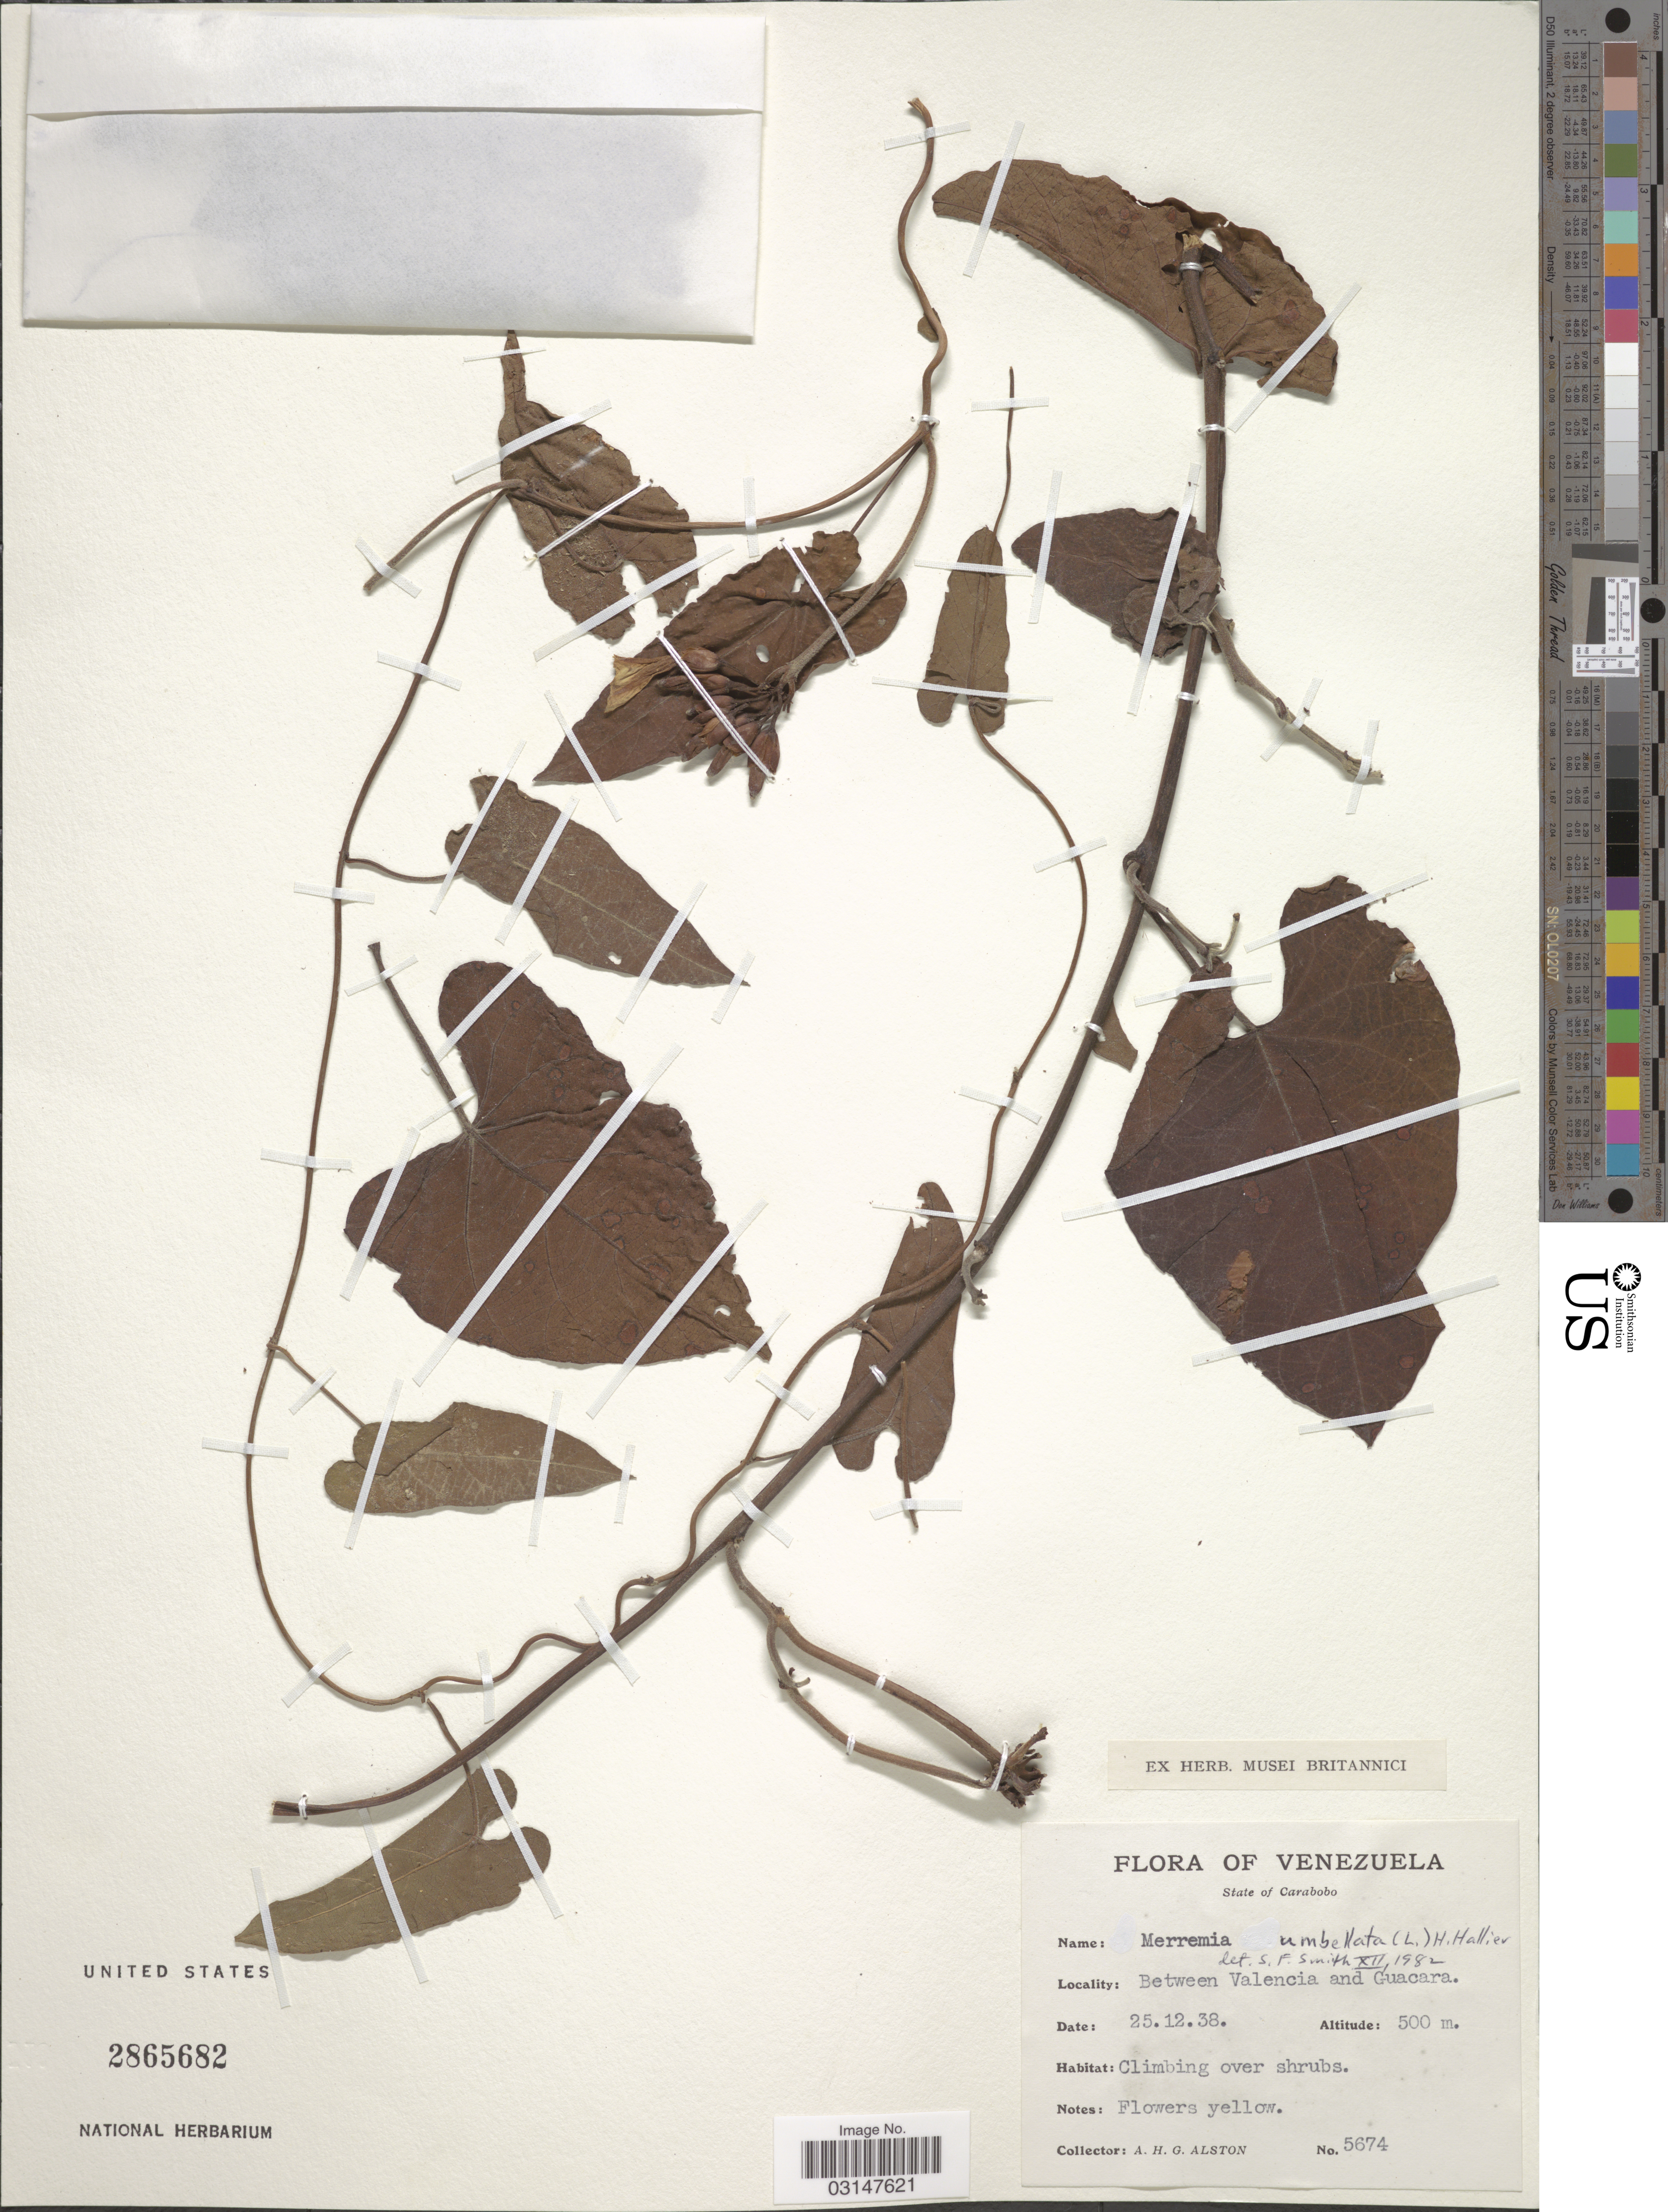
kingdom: Plantae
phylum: Tracheophyta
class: Magnoliopsida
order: Solanales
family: Convolvulaceae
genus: Camonea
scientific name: Camonea umbellata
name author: (L.) A. R. Simões & Staples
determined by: Strong, Mark T., (BOT), Smithsonian Institution - National Museum of Natural History (UNITED STATES)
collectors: A. H. Alston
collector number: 5674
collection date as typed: Transcribed d/m/y: 25/12/38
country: Venezuela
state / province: Carabobo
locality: Between Valencia and Guacara.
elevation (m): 500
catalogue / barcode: US 2865682